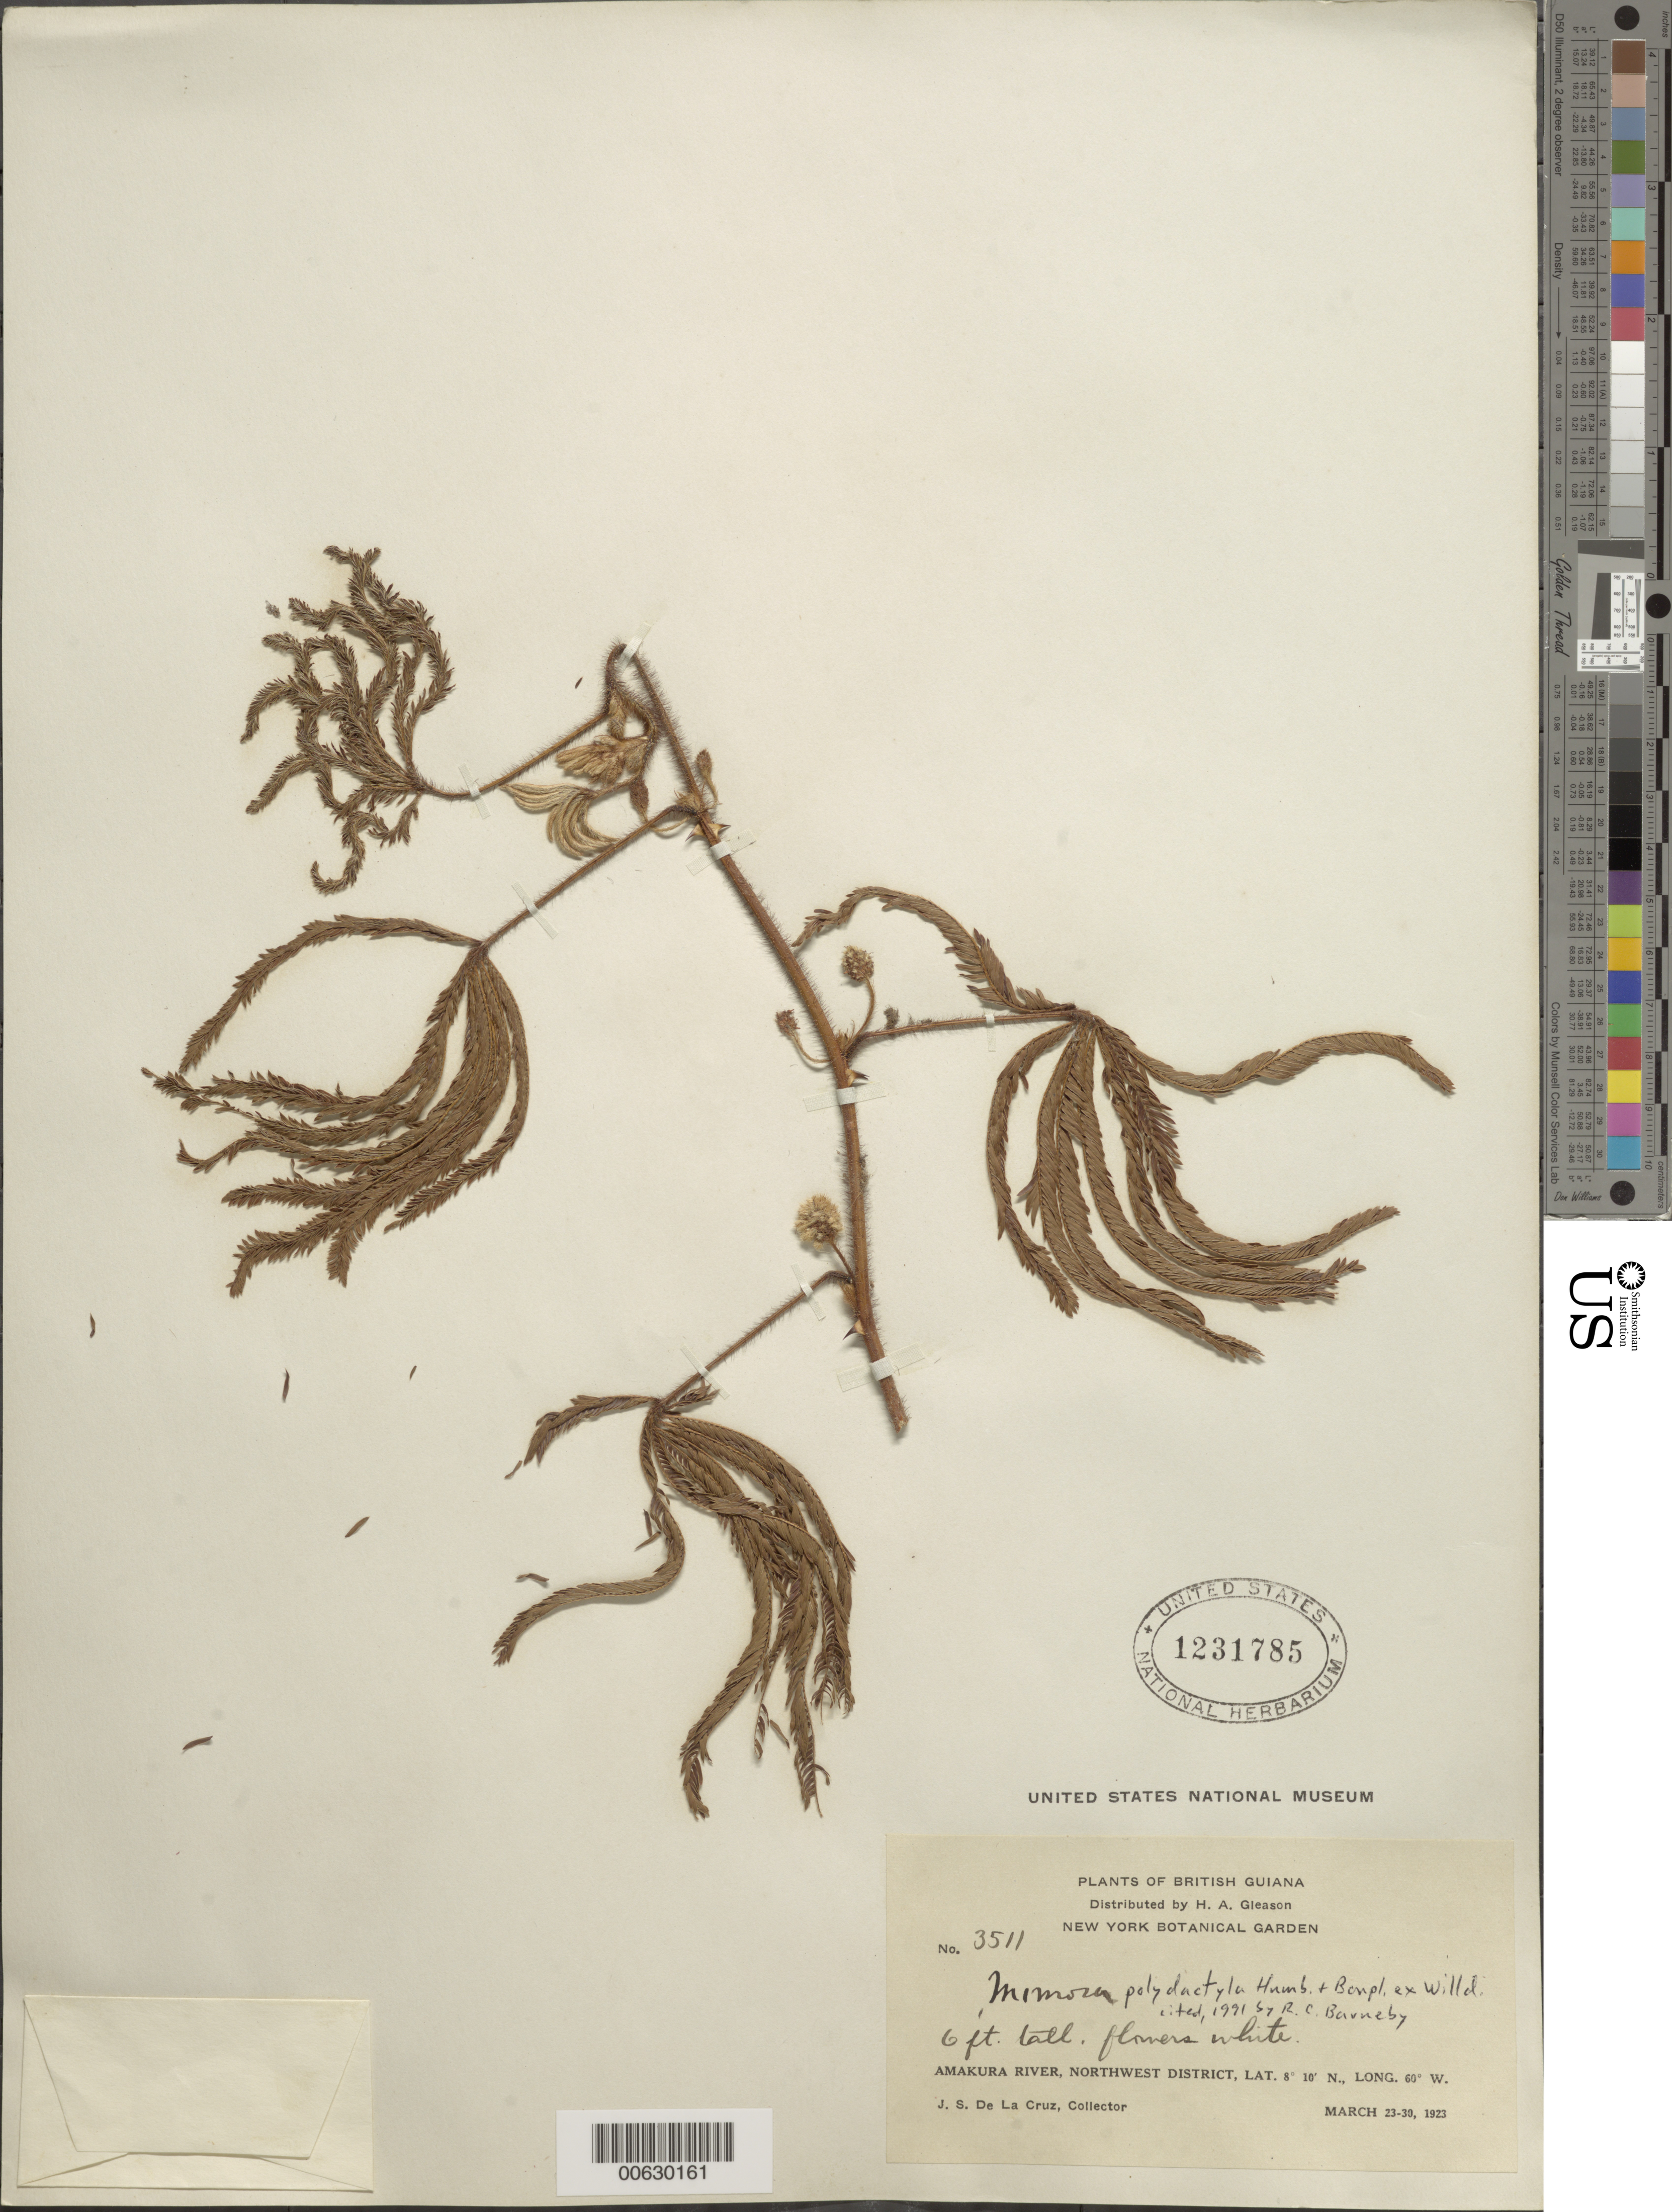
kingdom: Plantae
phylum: Tracheophyta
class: Magnoliopsida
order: Fabales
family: Fabaceae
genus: Mimosa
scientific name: Mimosa polydactyla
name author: Humb. & Bonpl. ex Willd.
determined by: Barneby, Rupert C., (NY)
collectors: J. S. de la Cruz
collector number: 3511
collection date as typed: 23-Mar-23 to 30-Mar-23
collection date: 1923-03-23/1923-03-30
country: Guyana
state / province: Barima-Waini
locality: Amakura R., NW District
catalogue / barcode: US 1231785